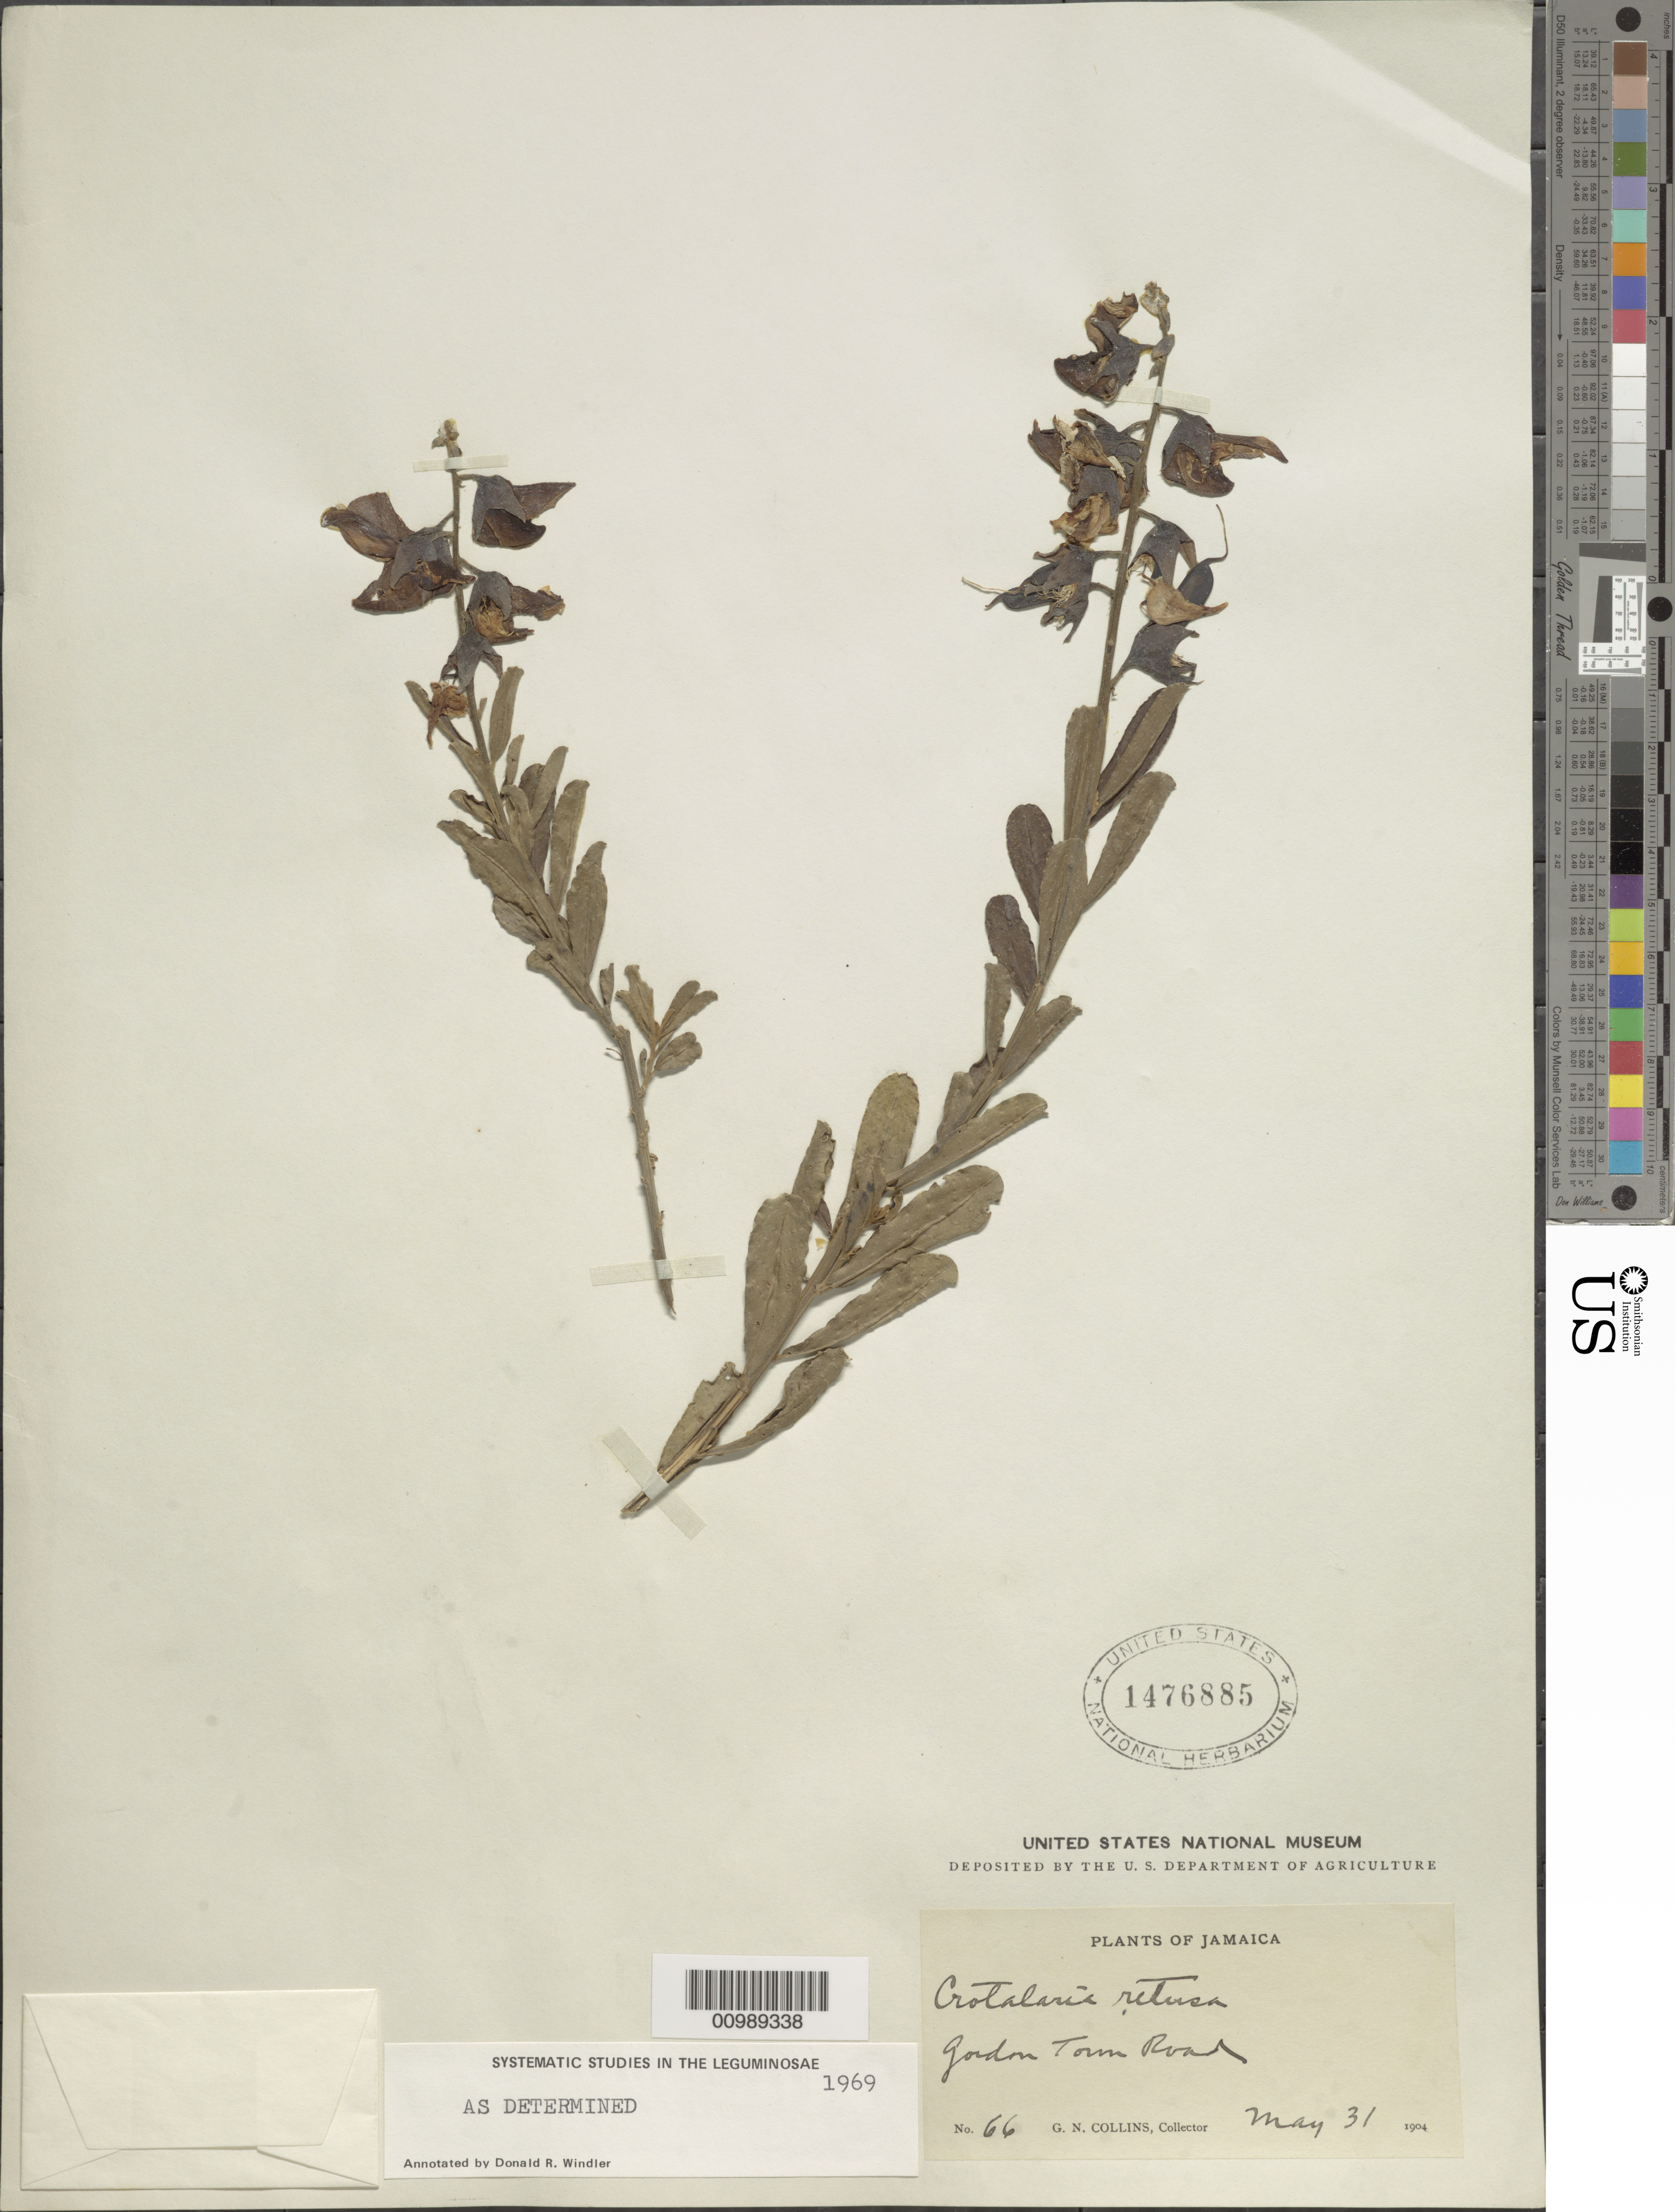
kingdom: Plantae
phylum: Tracheophyta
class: Magnoliopsida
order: Fabales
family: Fabaceae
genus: Crotalaria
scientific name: Crotalaria retusa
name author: L.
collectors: G. Collins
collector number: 66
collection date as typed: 31 May 1904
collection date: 1904-05-31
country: Jamaica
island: Jamaica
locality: Gordon Torn Road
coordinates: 0 N, 0 E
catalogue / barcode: US 1476885